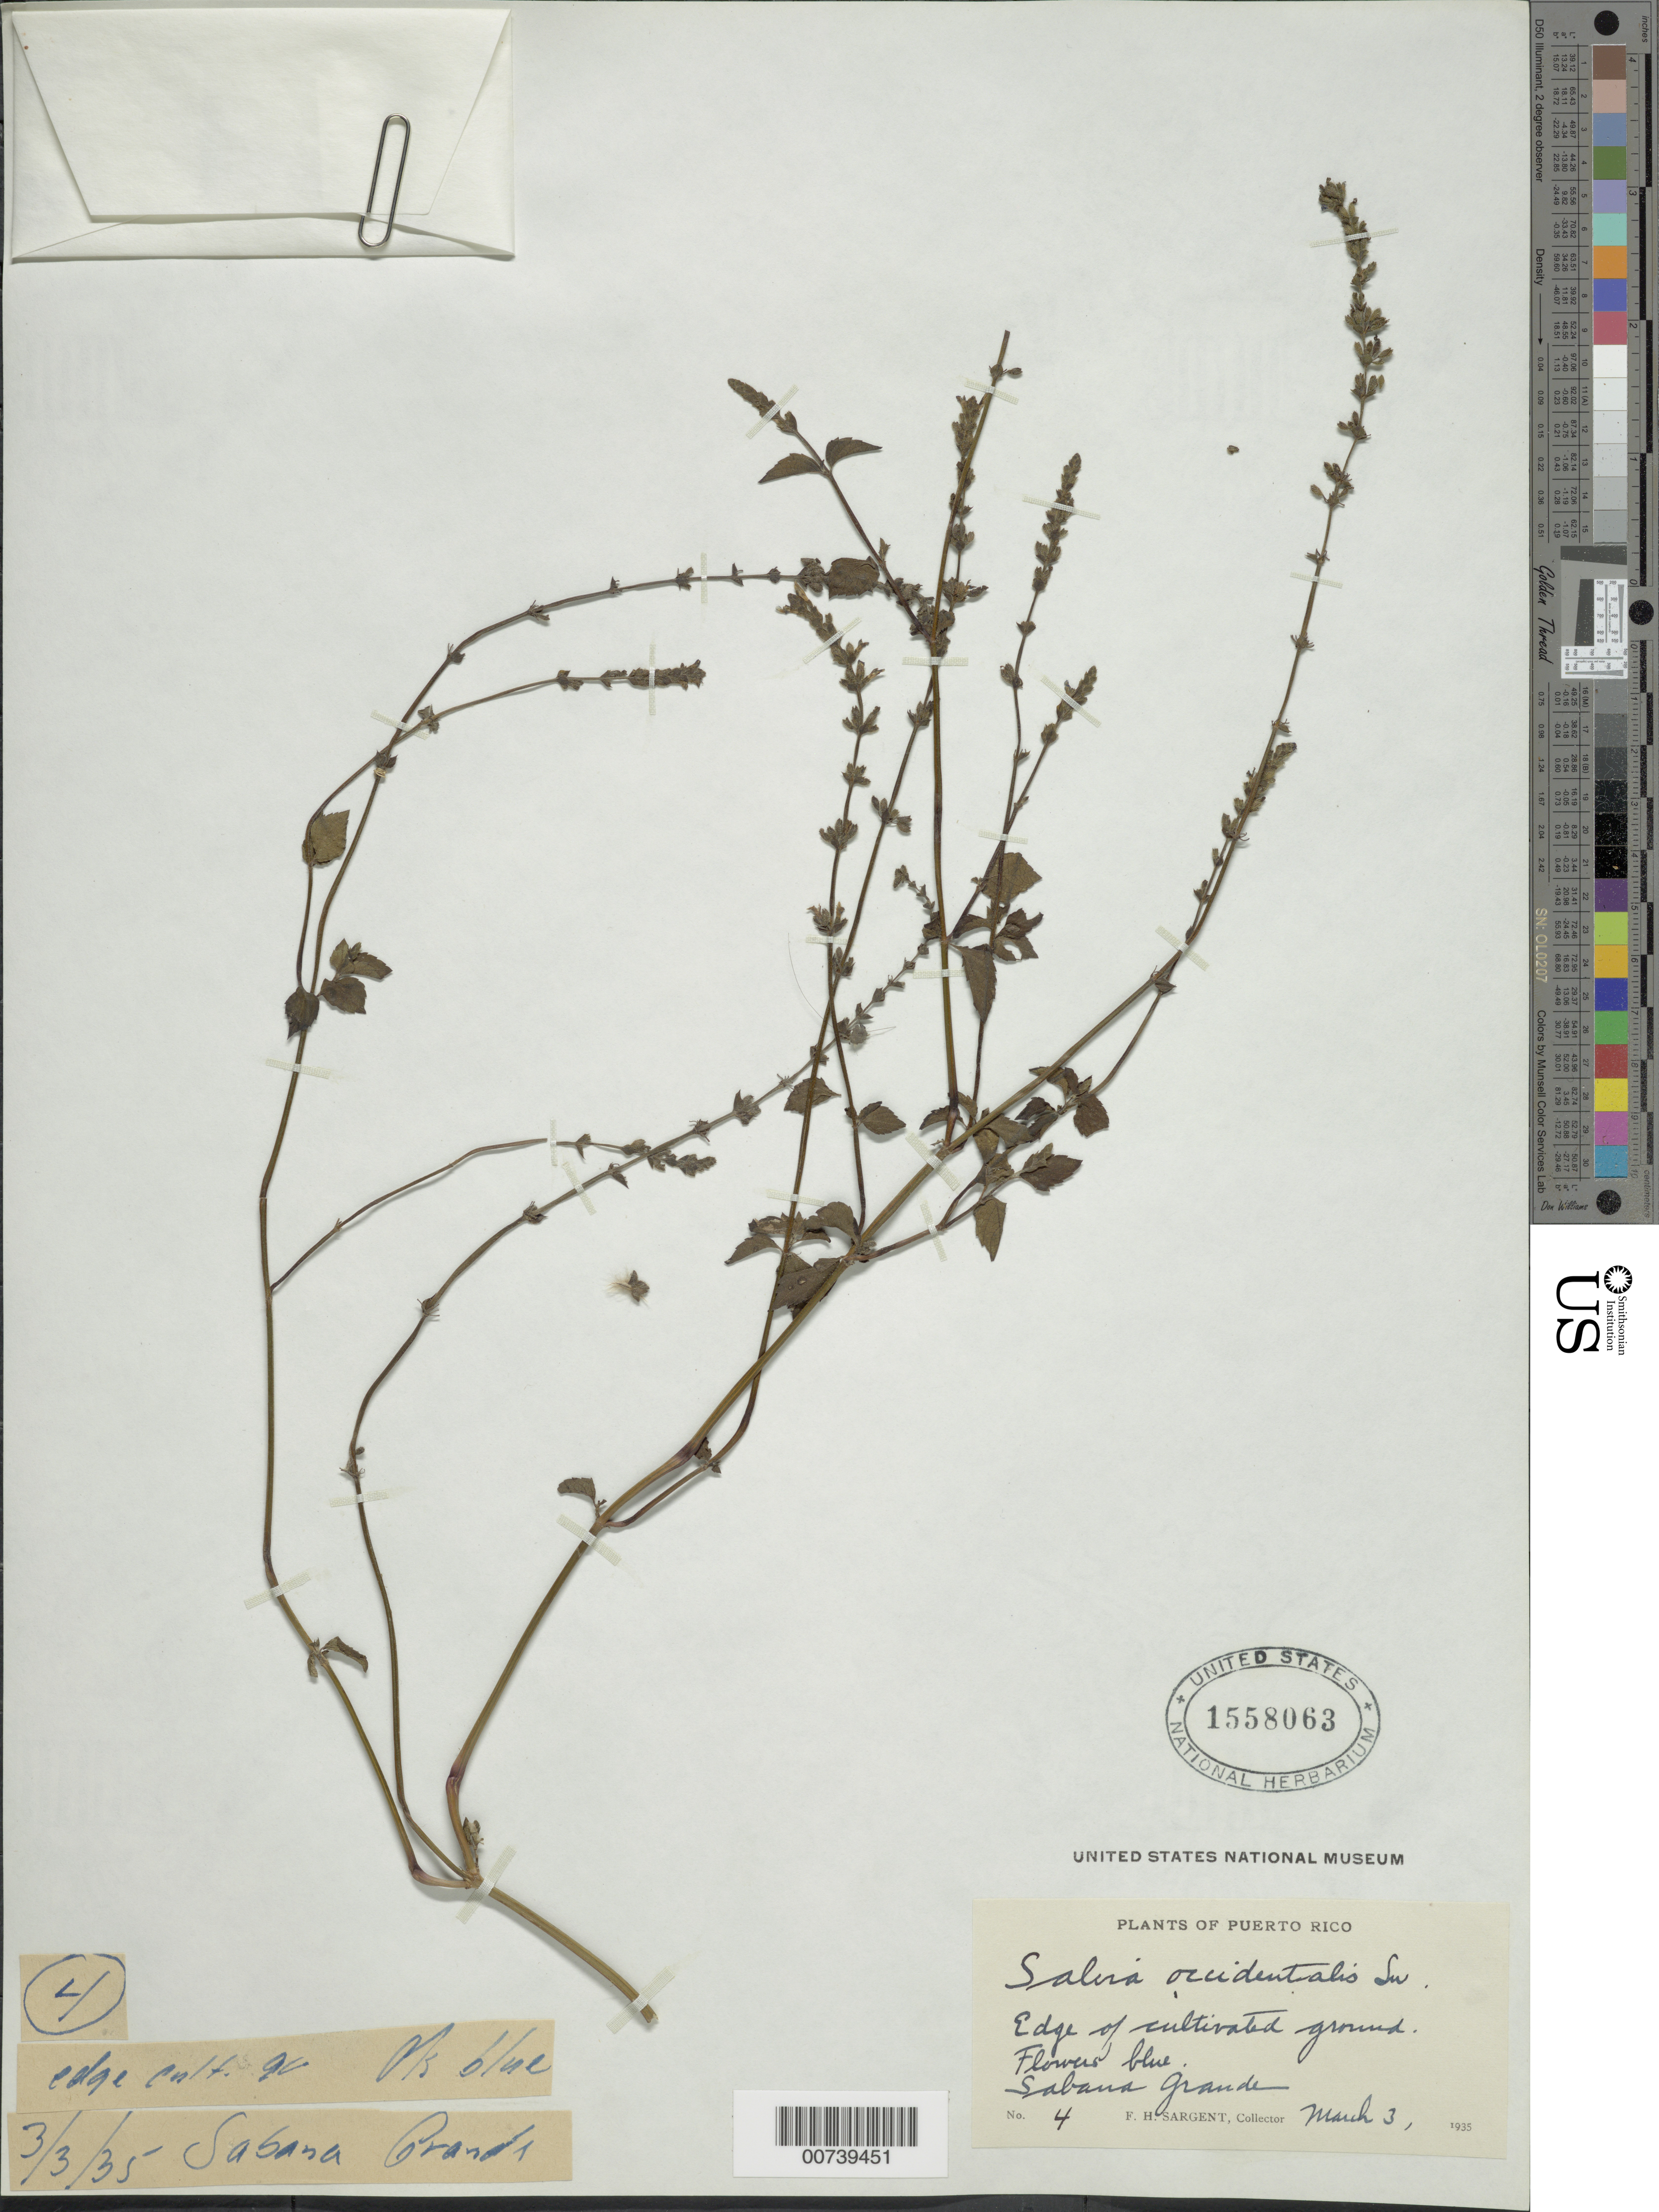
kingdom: Plantae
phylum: Tracheophyta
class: Magnoliopsida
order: Lamiales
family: Lamiaceae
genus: Salvia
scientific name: Salvia occidentalis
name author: Sw.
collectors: F. H. Sargent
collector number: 4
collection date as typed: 03 Mar 1935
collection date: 1935-03-03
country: Puerto Rico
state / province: Sabana Grande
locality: Sabana Grande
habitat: Edge of cultivated ground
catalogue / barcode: US 1558063